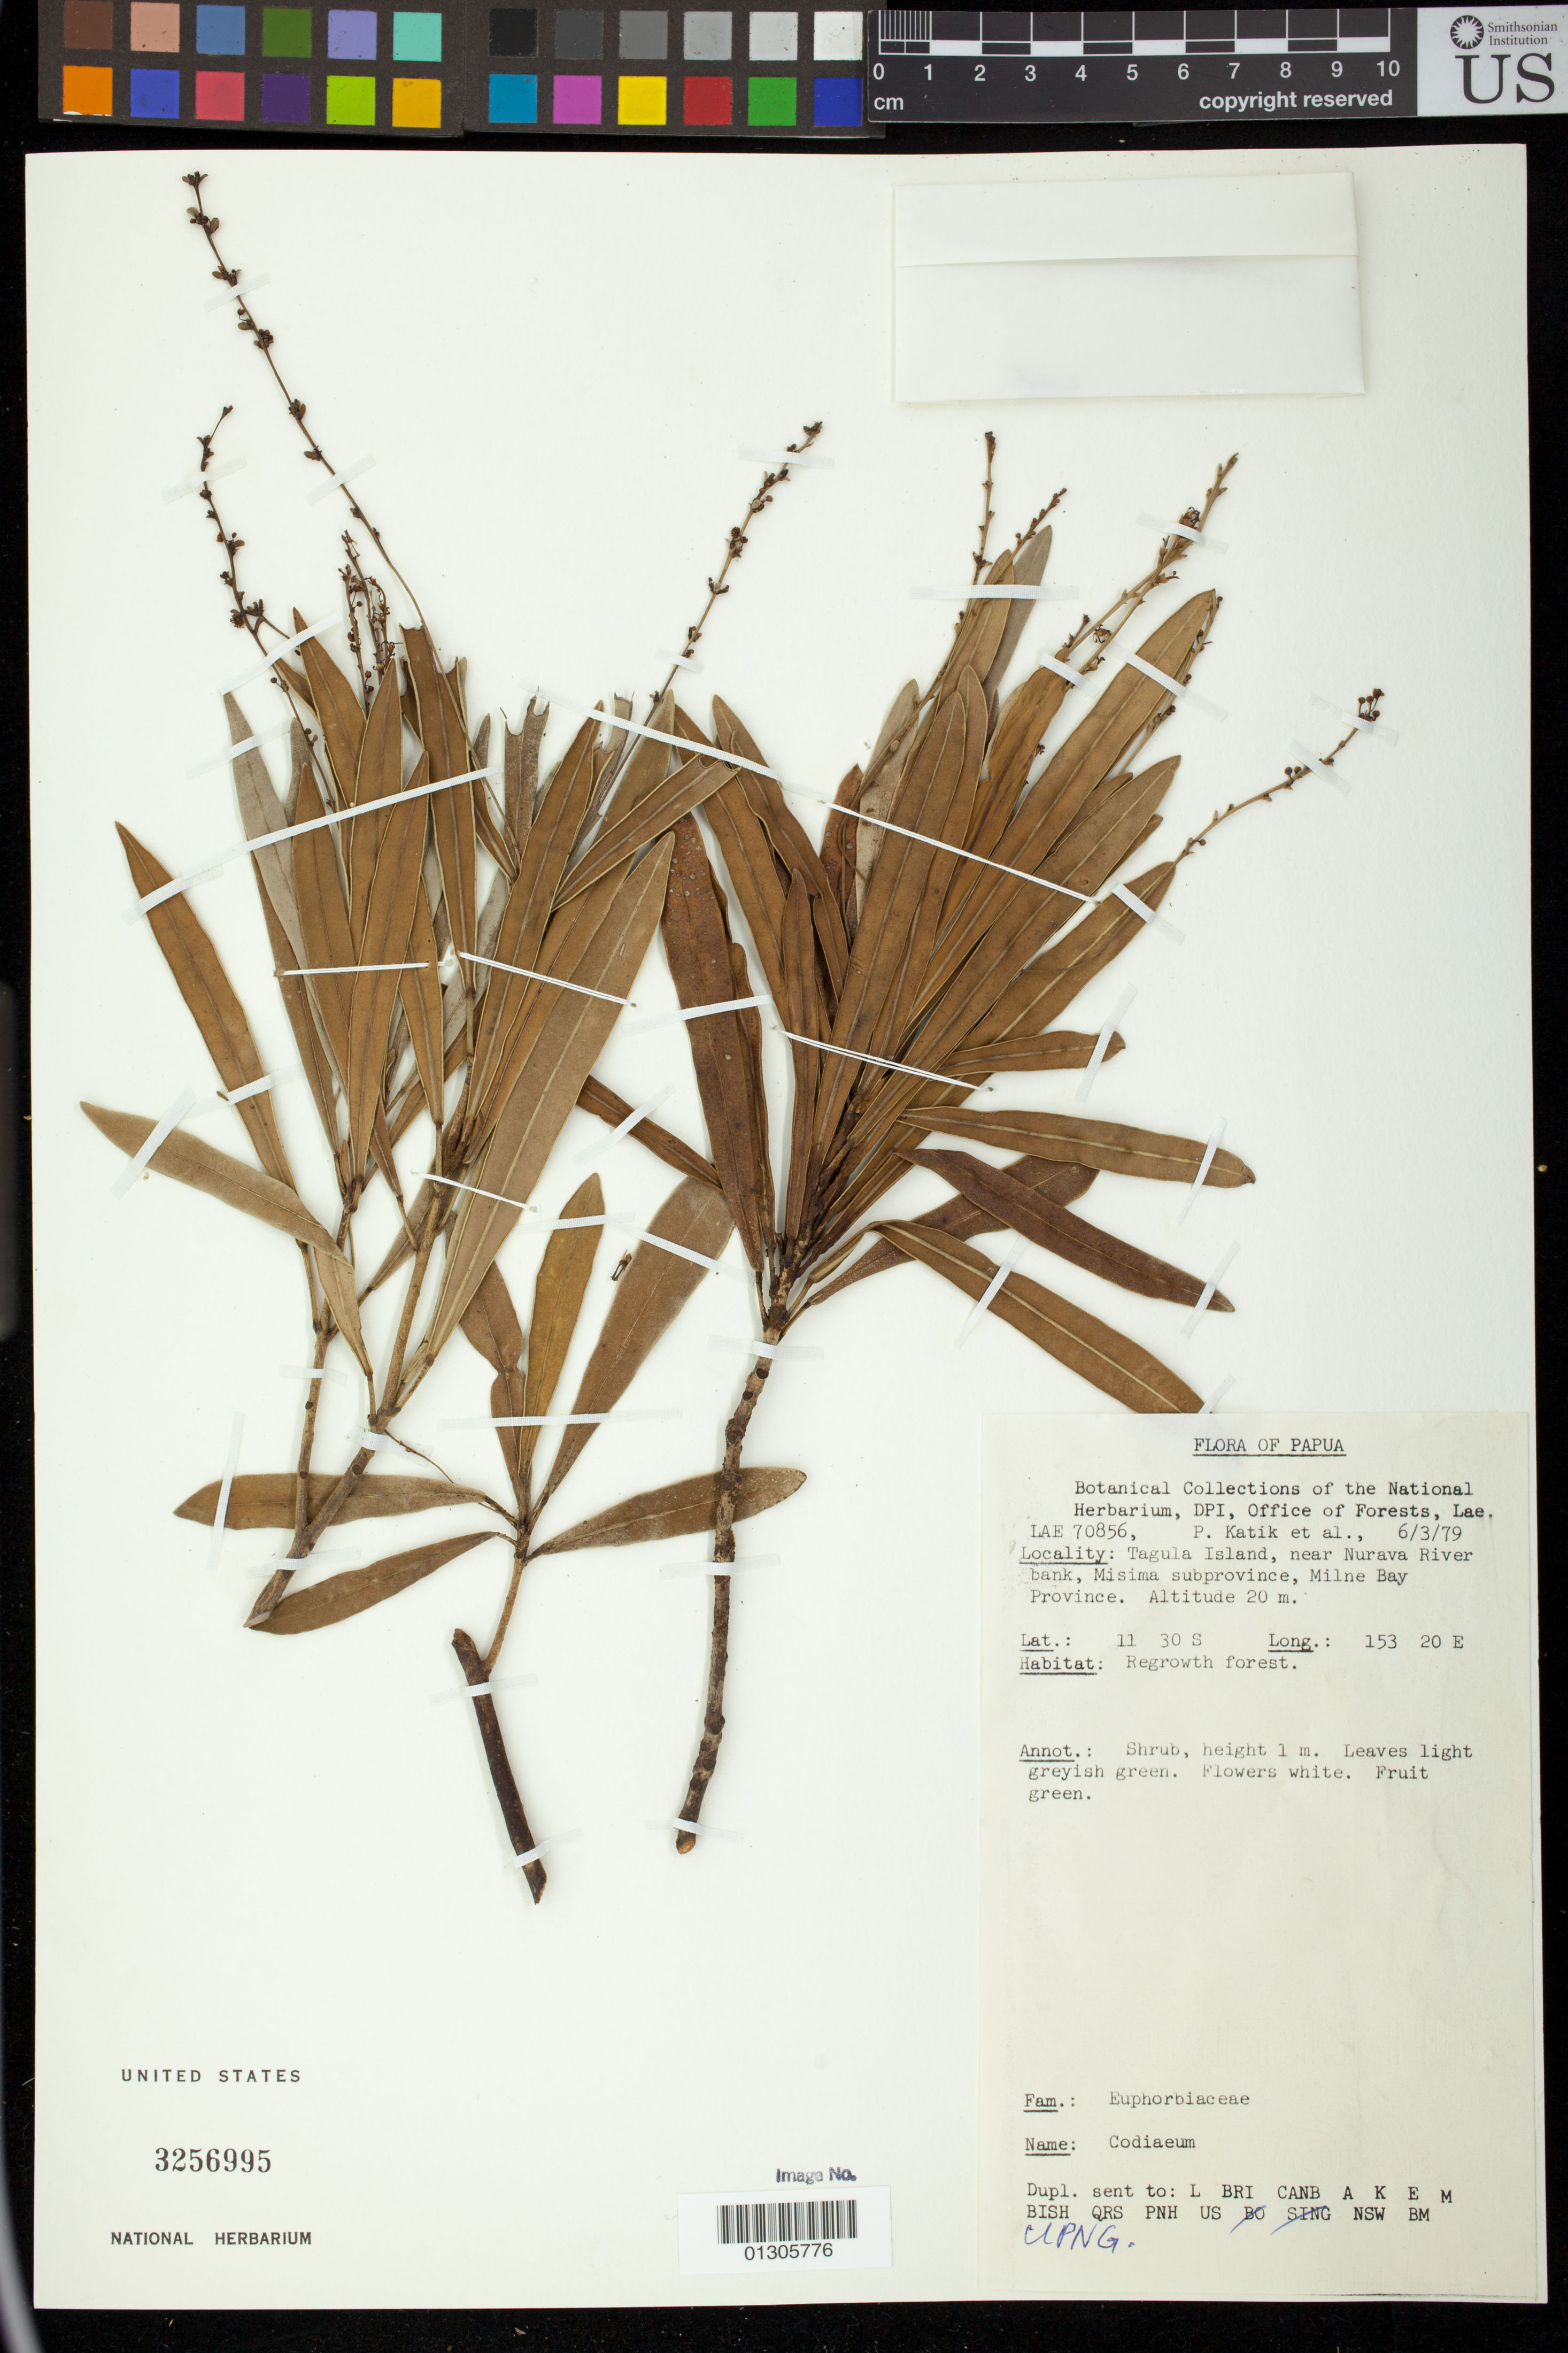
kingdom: Plantae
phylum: Tracheophyta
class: Magnoliopsida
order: Malpighiales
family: Euphorbiaceae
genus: Codiaeum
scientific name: Codiaeum sp.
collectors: P. Katik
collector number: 70856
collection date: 1979-03-06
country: Papua New Guinea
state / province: Milne Bay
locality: Tagula Island, near Nurava River bank, Misima subprovince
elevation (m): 20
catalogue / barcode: US 3256995